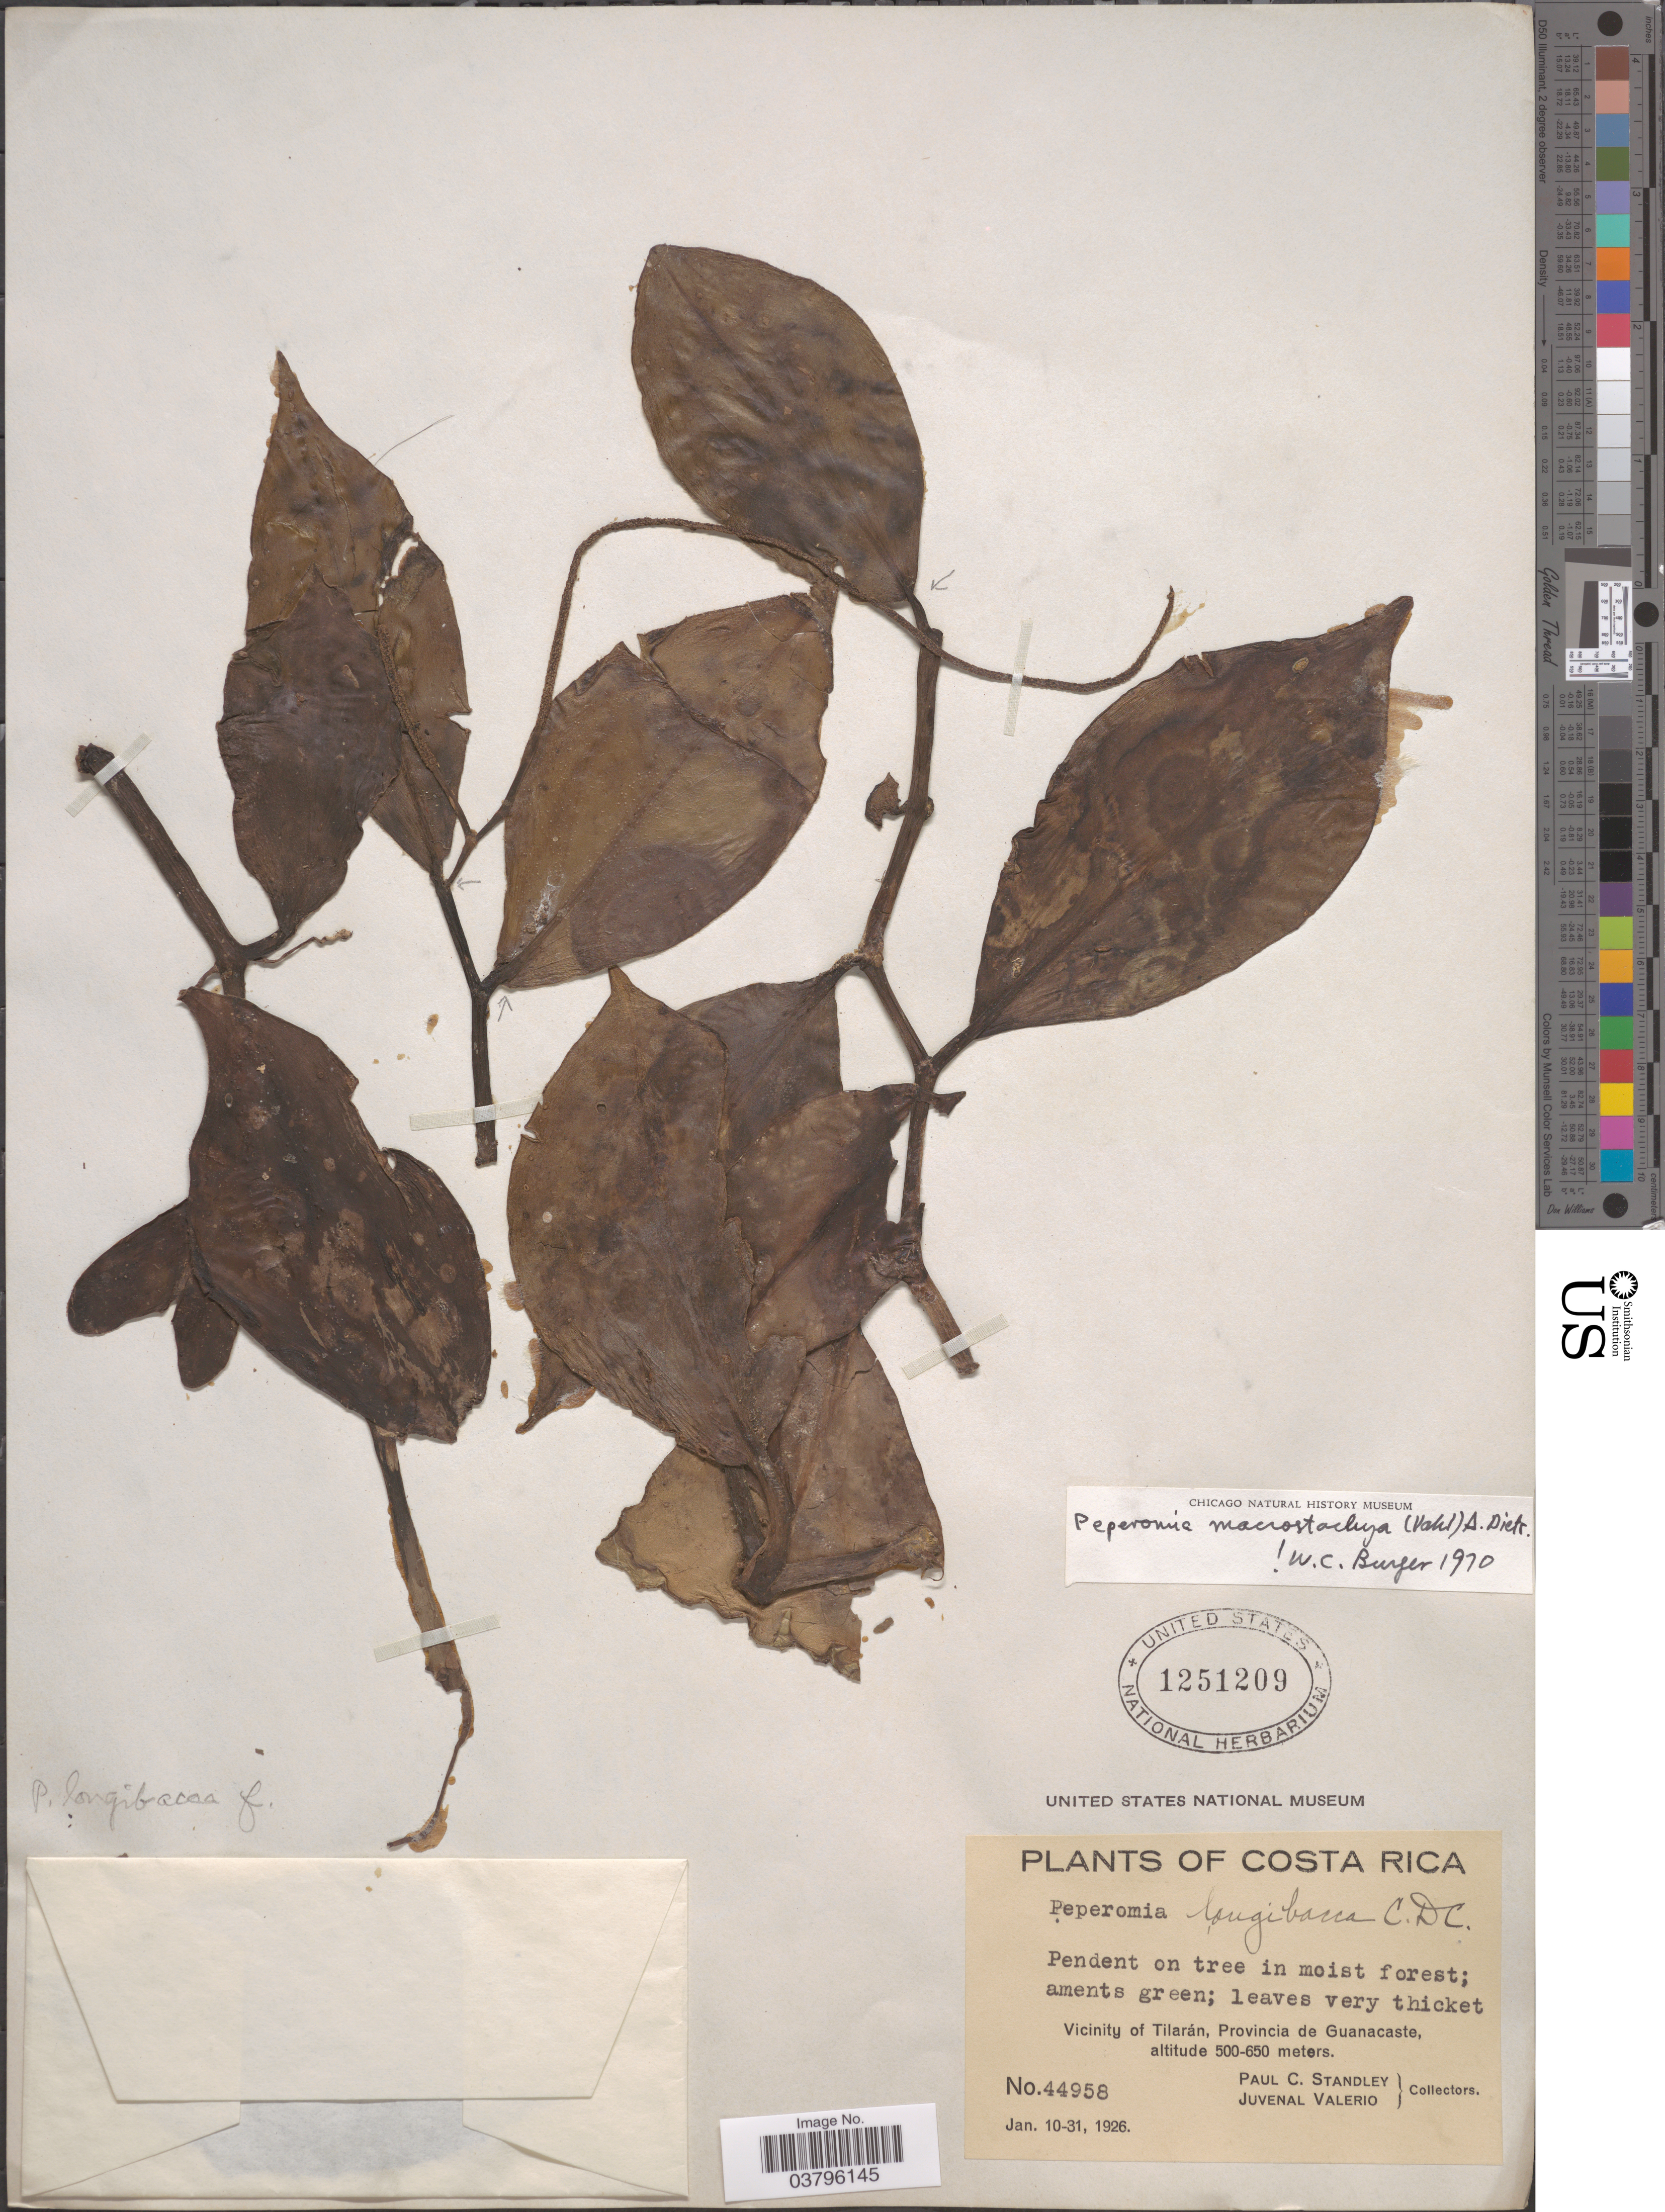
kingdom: Plantae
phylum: Tracheophyta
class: Magnoliopsida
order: Piperales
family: Piperaceae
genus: Peperomia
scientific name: Peperomia macrostachya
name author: (Vahl) A. Dietr.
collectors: P. C. Standley & J. Valerio R.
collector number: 44958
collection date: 1926-01-10/1926-01-31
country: Costa Rica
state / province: Guanacaste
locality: Vicinity of Tilarán.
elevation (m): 500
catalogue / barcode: US 1251209